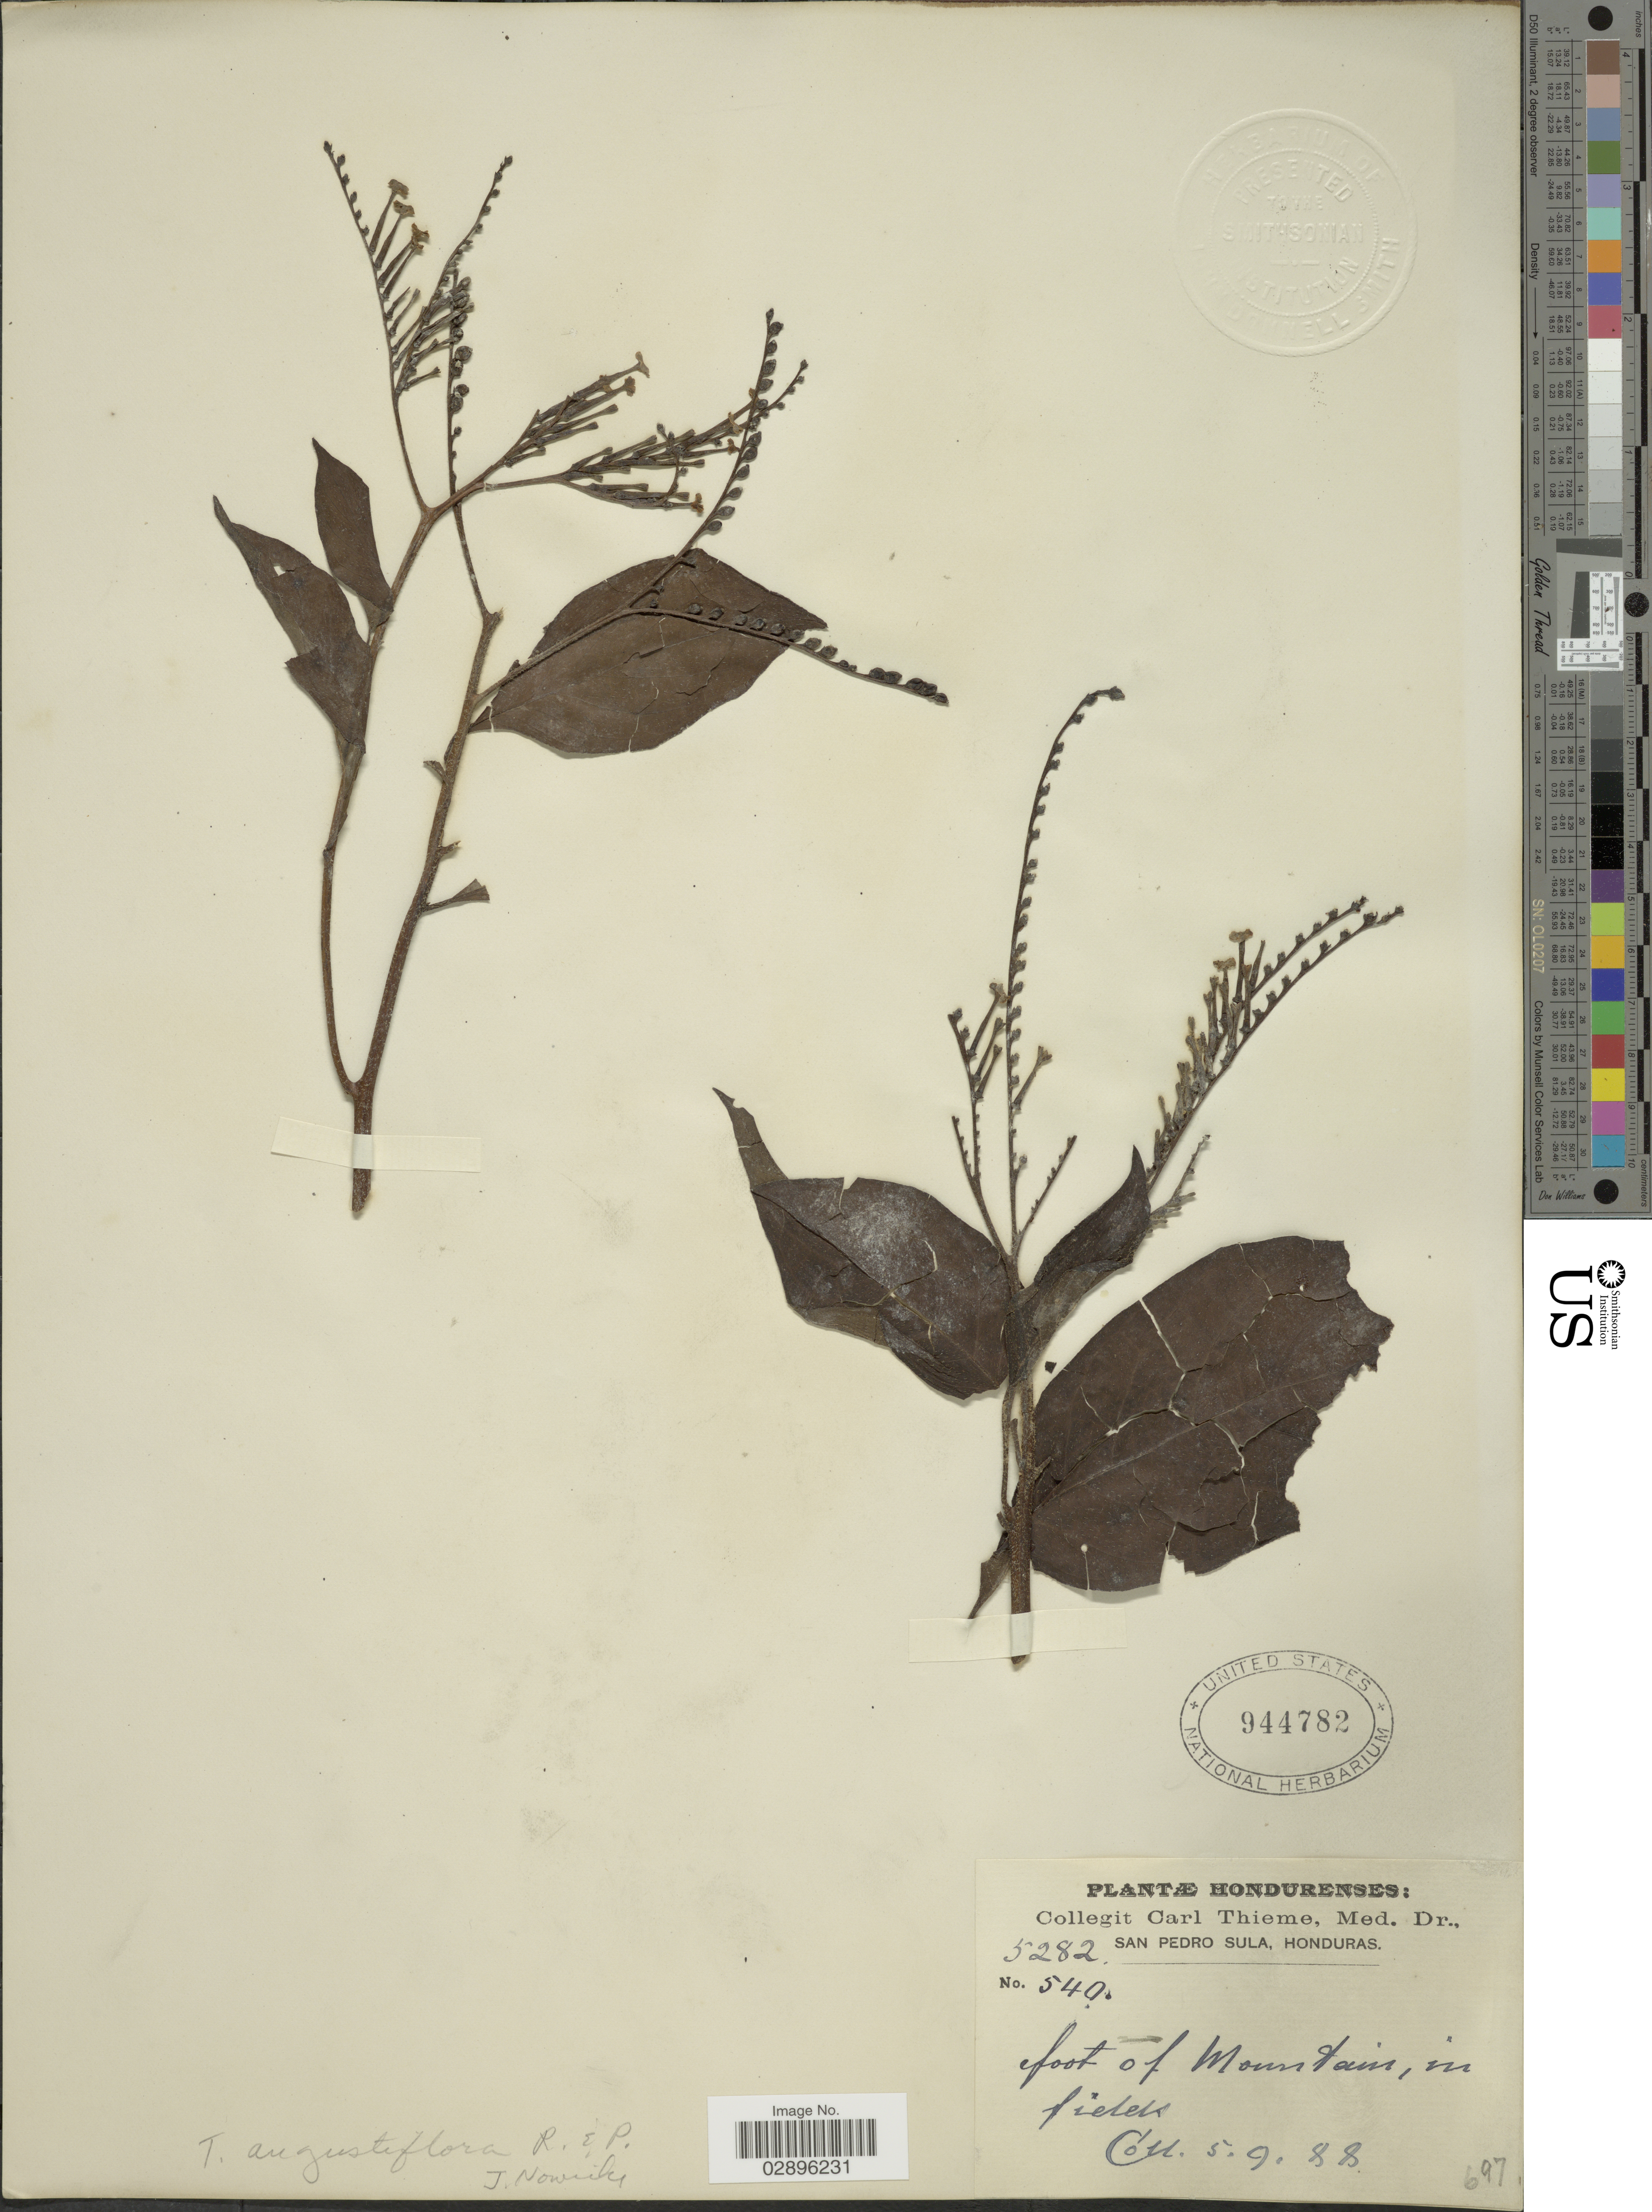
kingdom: Plantae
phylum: Tracheophyta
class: Magnoliopsida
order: Boraginales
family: Heliotropiaceae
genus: Tournefortia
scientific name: Tournefortia angustiflora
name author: Ruiz & Pav.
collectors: C. Thieme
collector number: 5282/540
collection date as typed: Transcribed d/m/y: 5/9/88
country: Honduras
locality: Foot of Mountain, in fields.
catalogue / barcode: US 944782